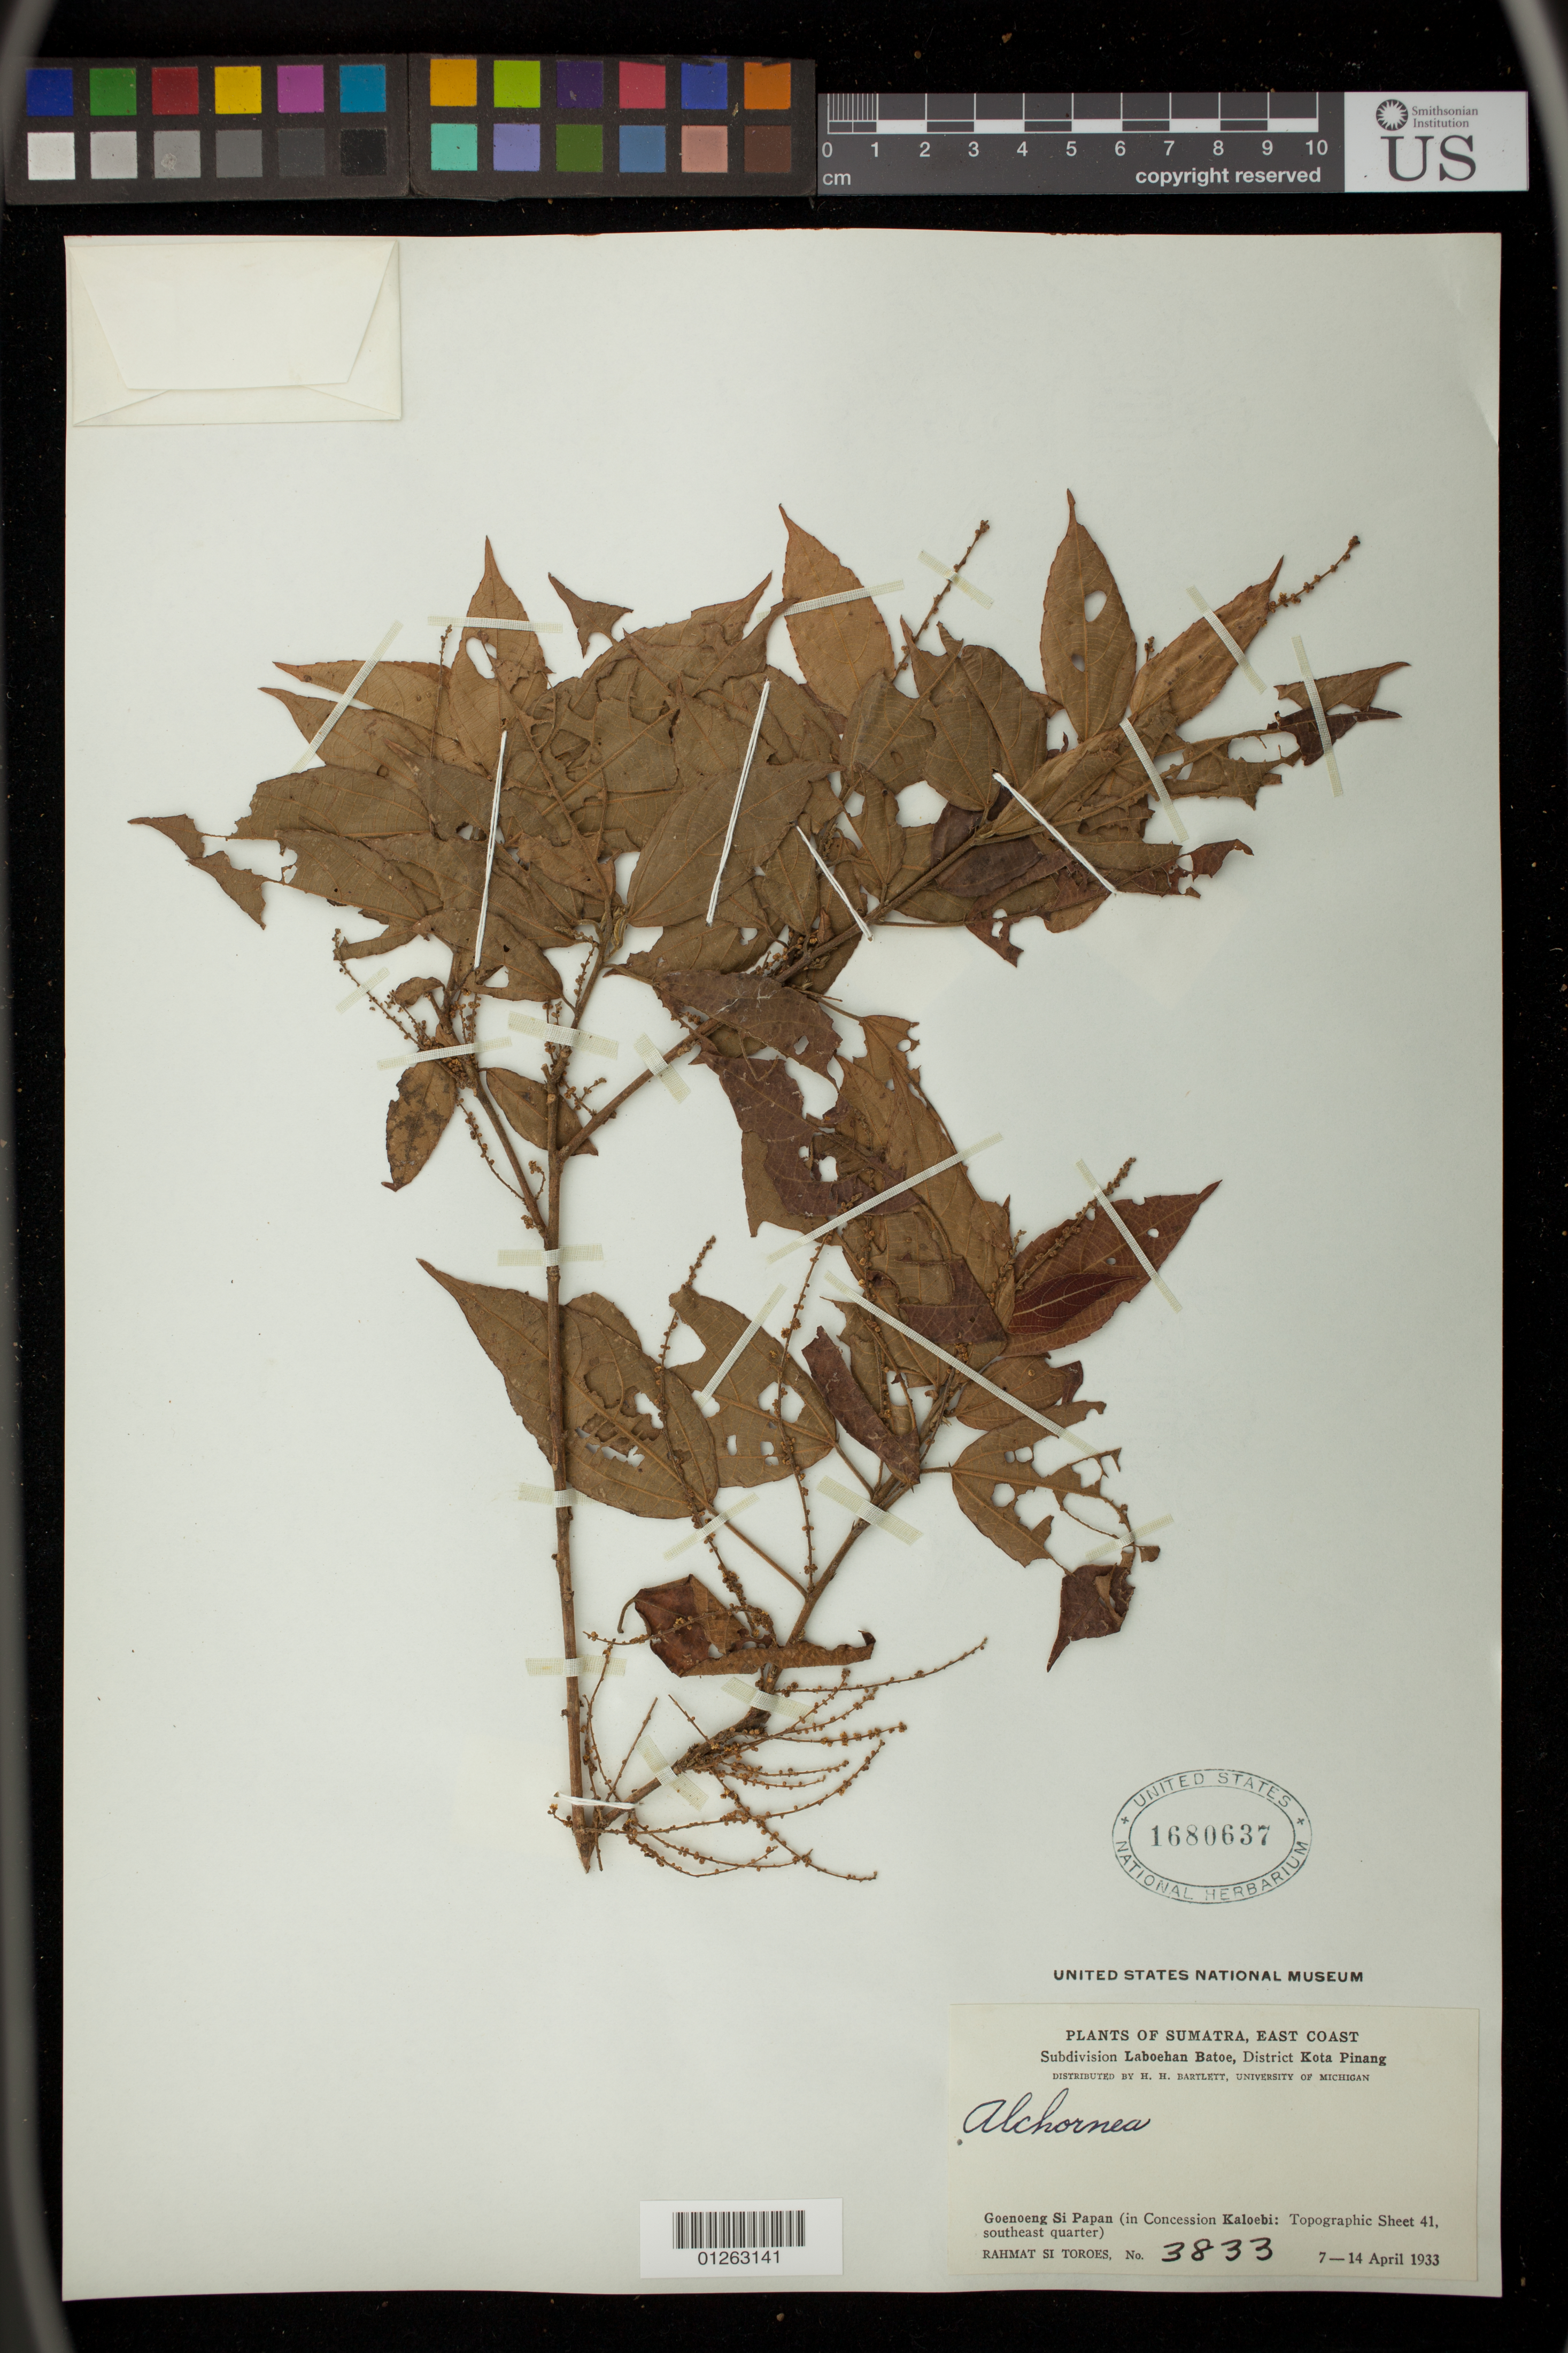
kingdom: Plantae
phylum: Tracheophyta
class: Magnoliopsida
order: Malpighiales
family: Euphorbiaceae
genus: Alchornea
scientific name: Alchornea trewioides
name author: (Benth.) Müll. Arg.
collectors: Rahmat Si Boeea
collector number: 3833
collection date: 1933-04-07/1933-04-14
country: Indonesia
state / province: Sumatra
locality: Subdivision Laboehan, District Kota Pinang. Goenoeng Si Papan (in Concession Kaloebi: Topographic Sheet 41, southeast quarter)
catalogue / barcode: US 1680637